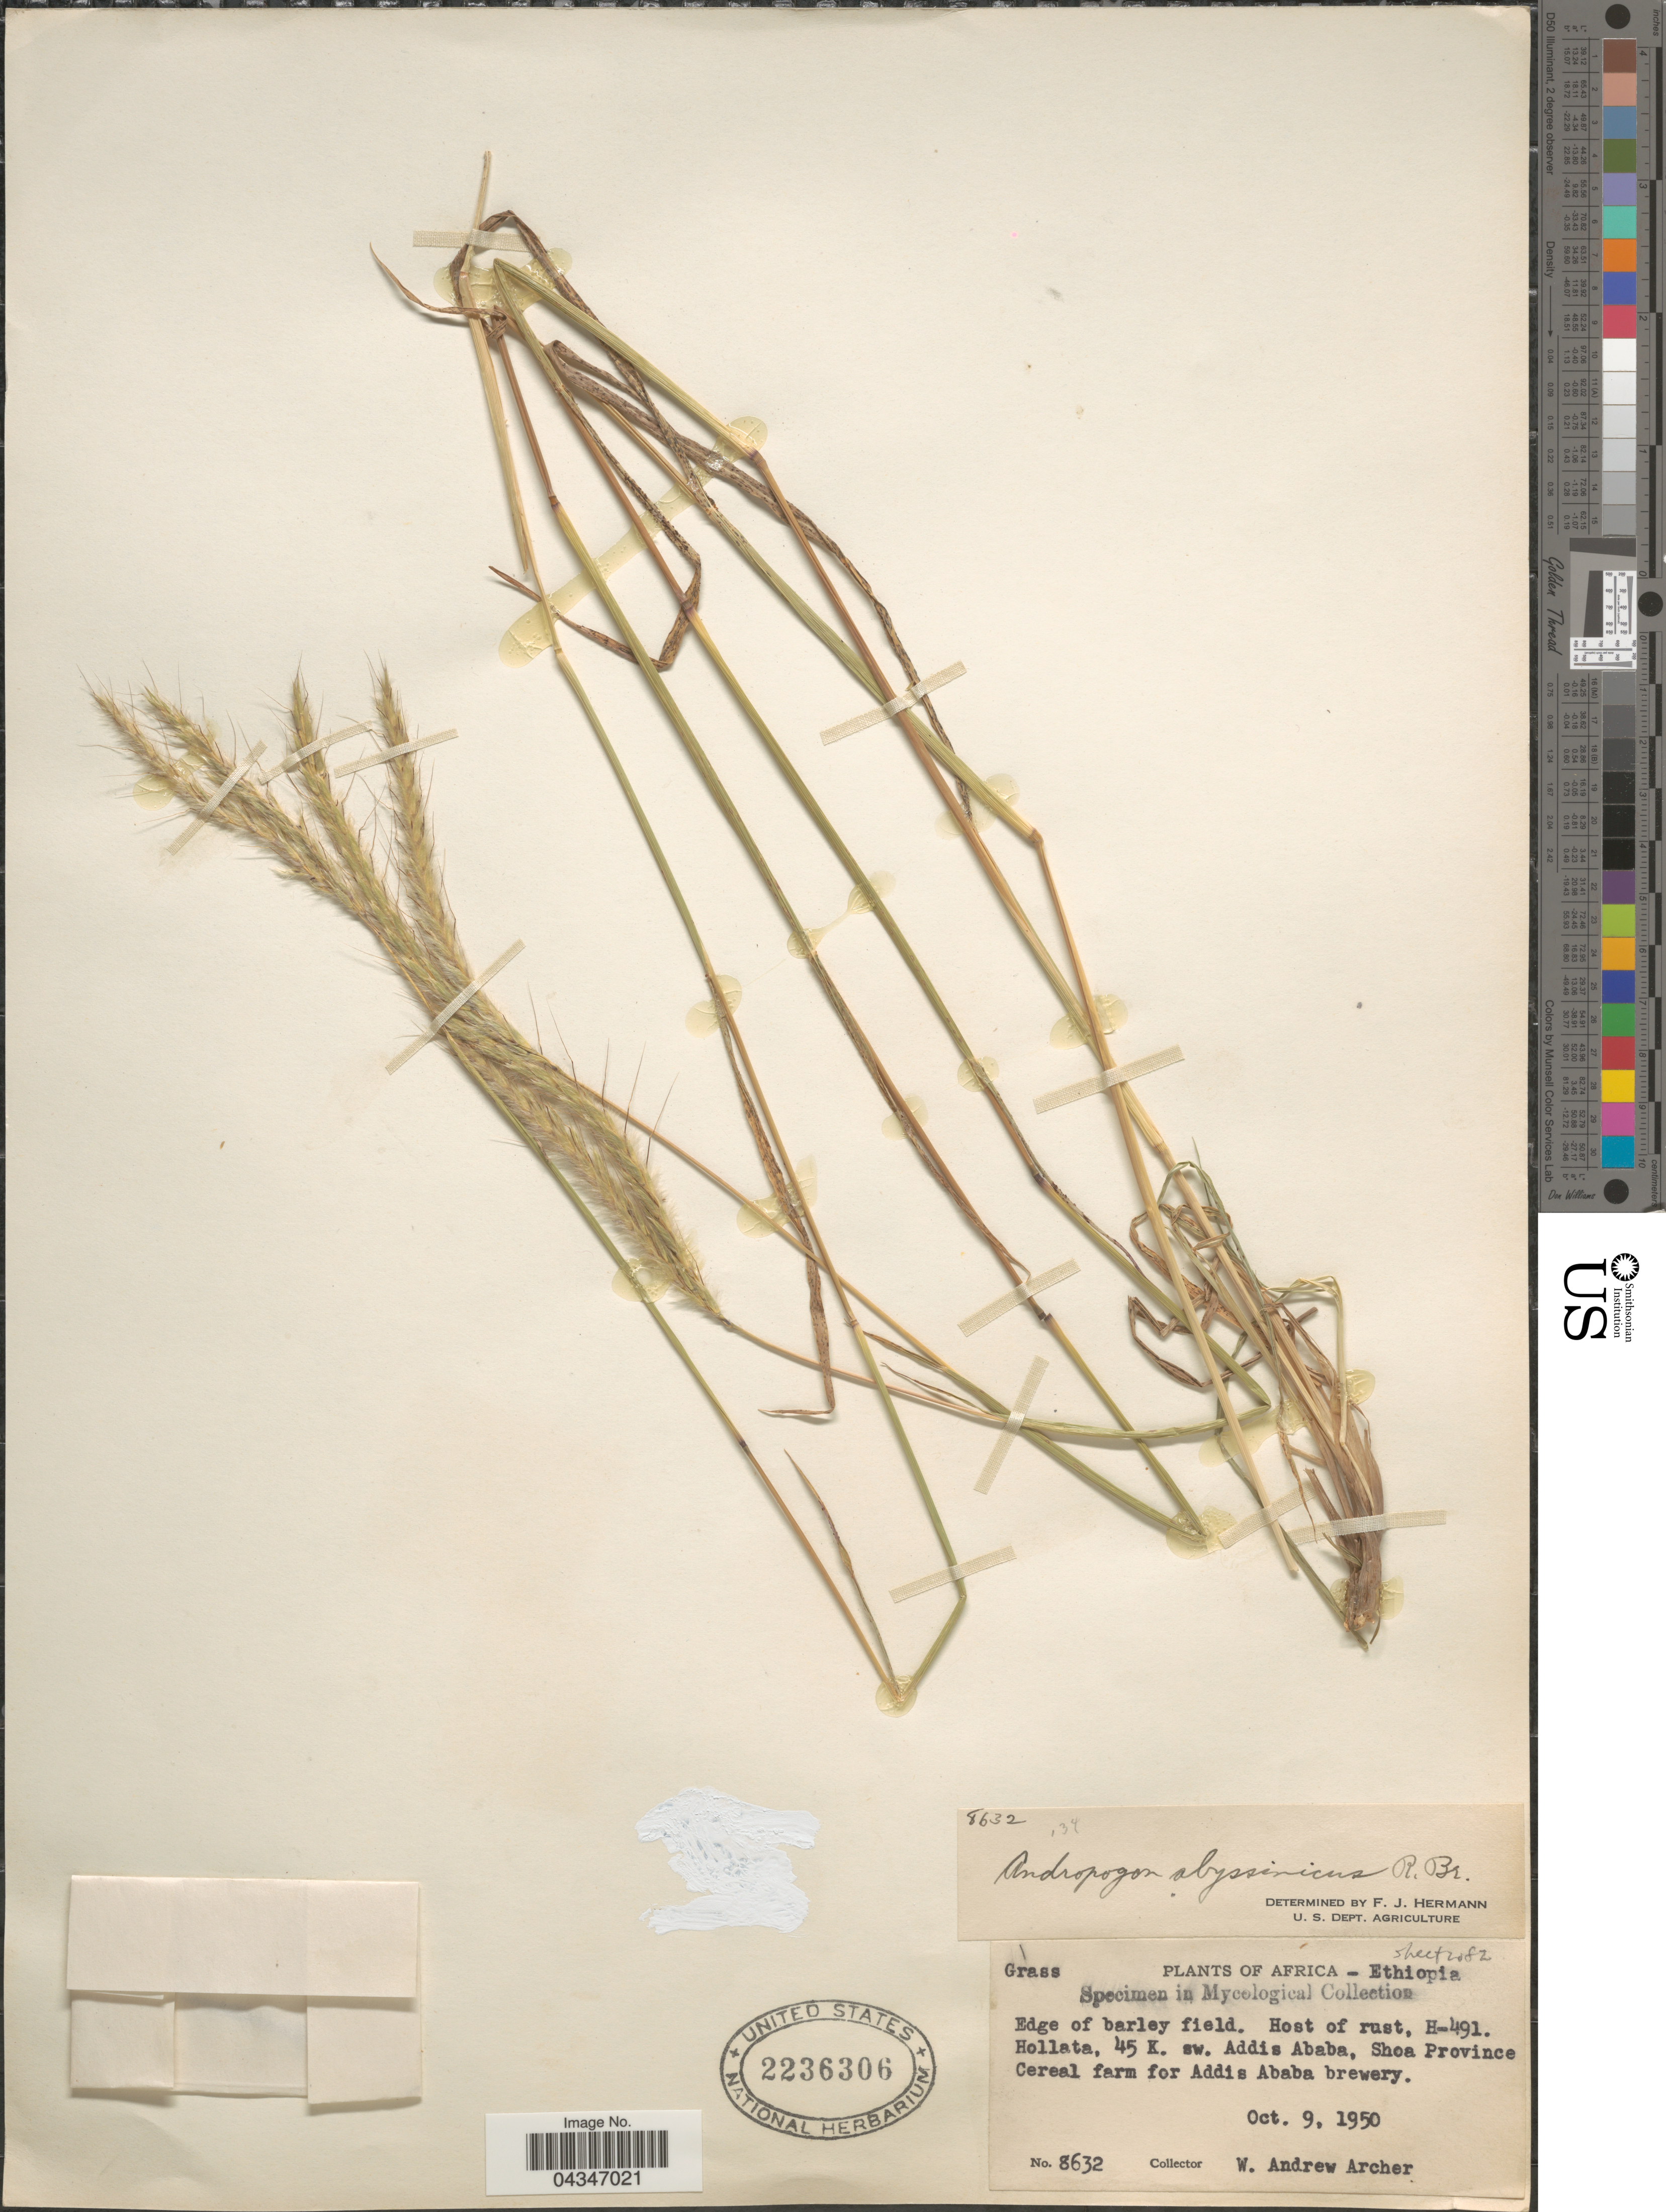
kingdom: Plantae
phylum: Tracheophyta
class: Liliopsida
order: Poales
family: Poaceae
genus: Andropogon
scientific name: Andropogon abyssinicus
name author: Fresen.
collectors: W. A. Archer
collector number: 8632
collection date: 1950-10-09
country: Ethiopia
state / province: Addis Ababa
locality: Host of rust, H-491. Hollata, 45 K. sw. Addis Ababa, Shoa Province. Cereal farm for Addis Ababa brewery.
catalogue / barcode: US 2236306